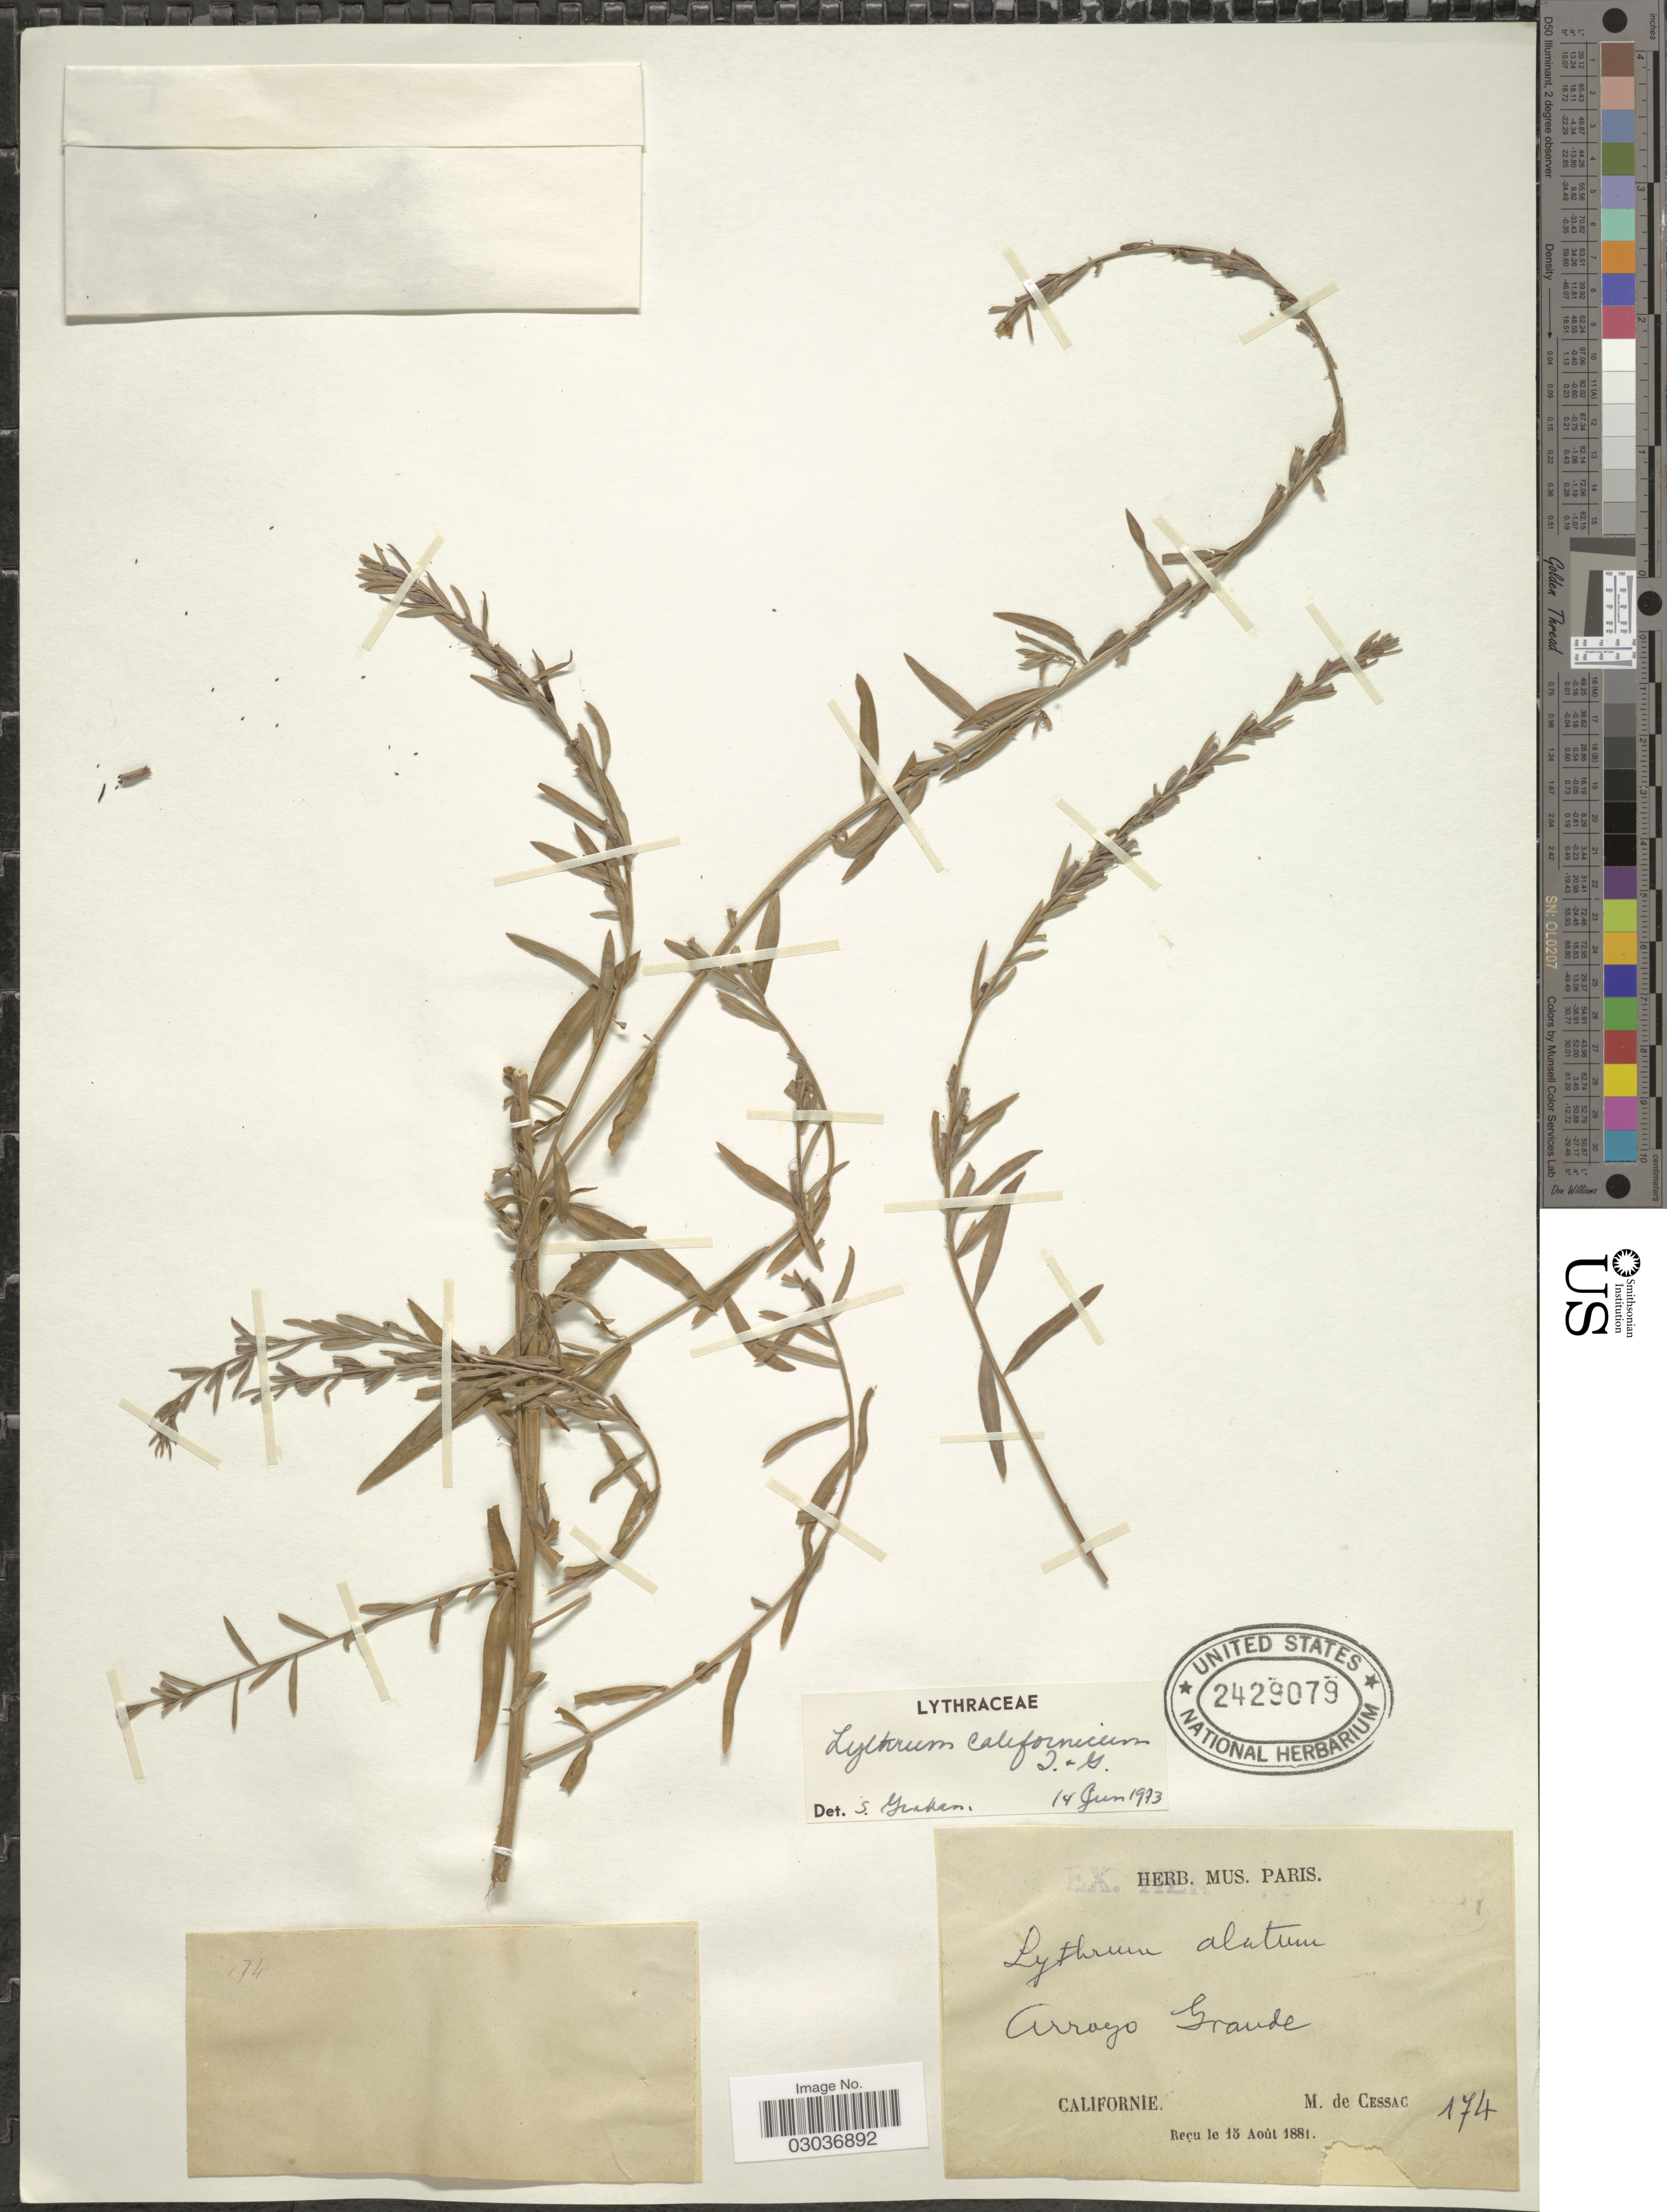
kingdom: Plantae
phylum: Tracheophyta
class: Magnoliopsida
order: Myrtales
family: Lythraceae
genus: Lythrum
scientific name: Lythrum californicum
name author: Torr. & A. Gray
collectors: M. de Cessac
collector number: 174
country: United States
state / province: California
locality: Arroyo Grande.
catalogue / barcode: US 2429079